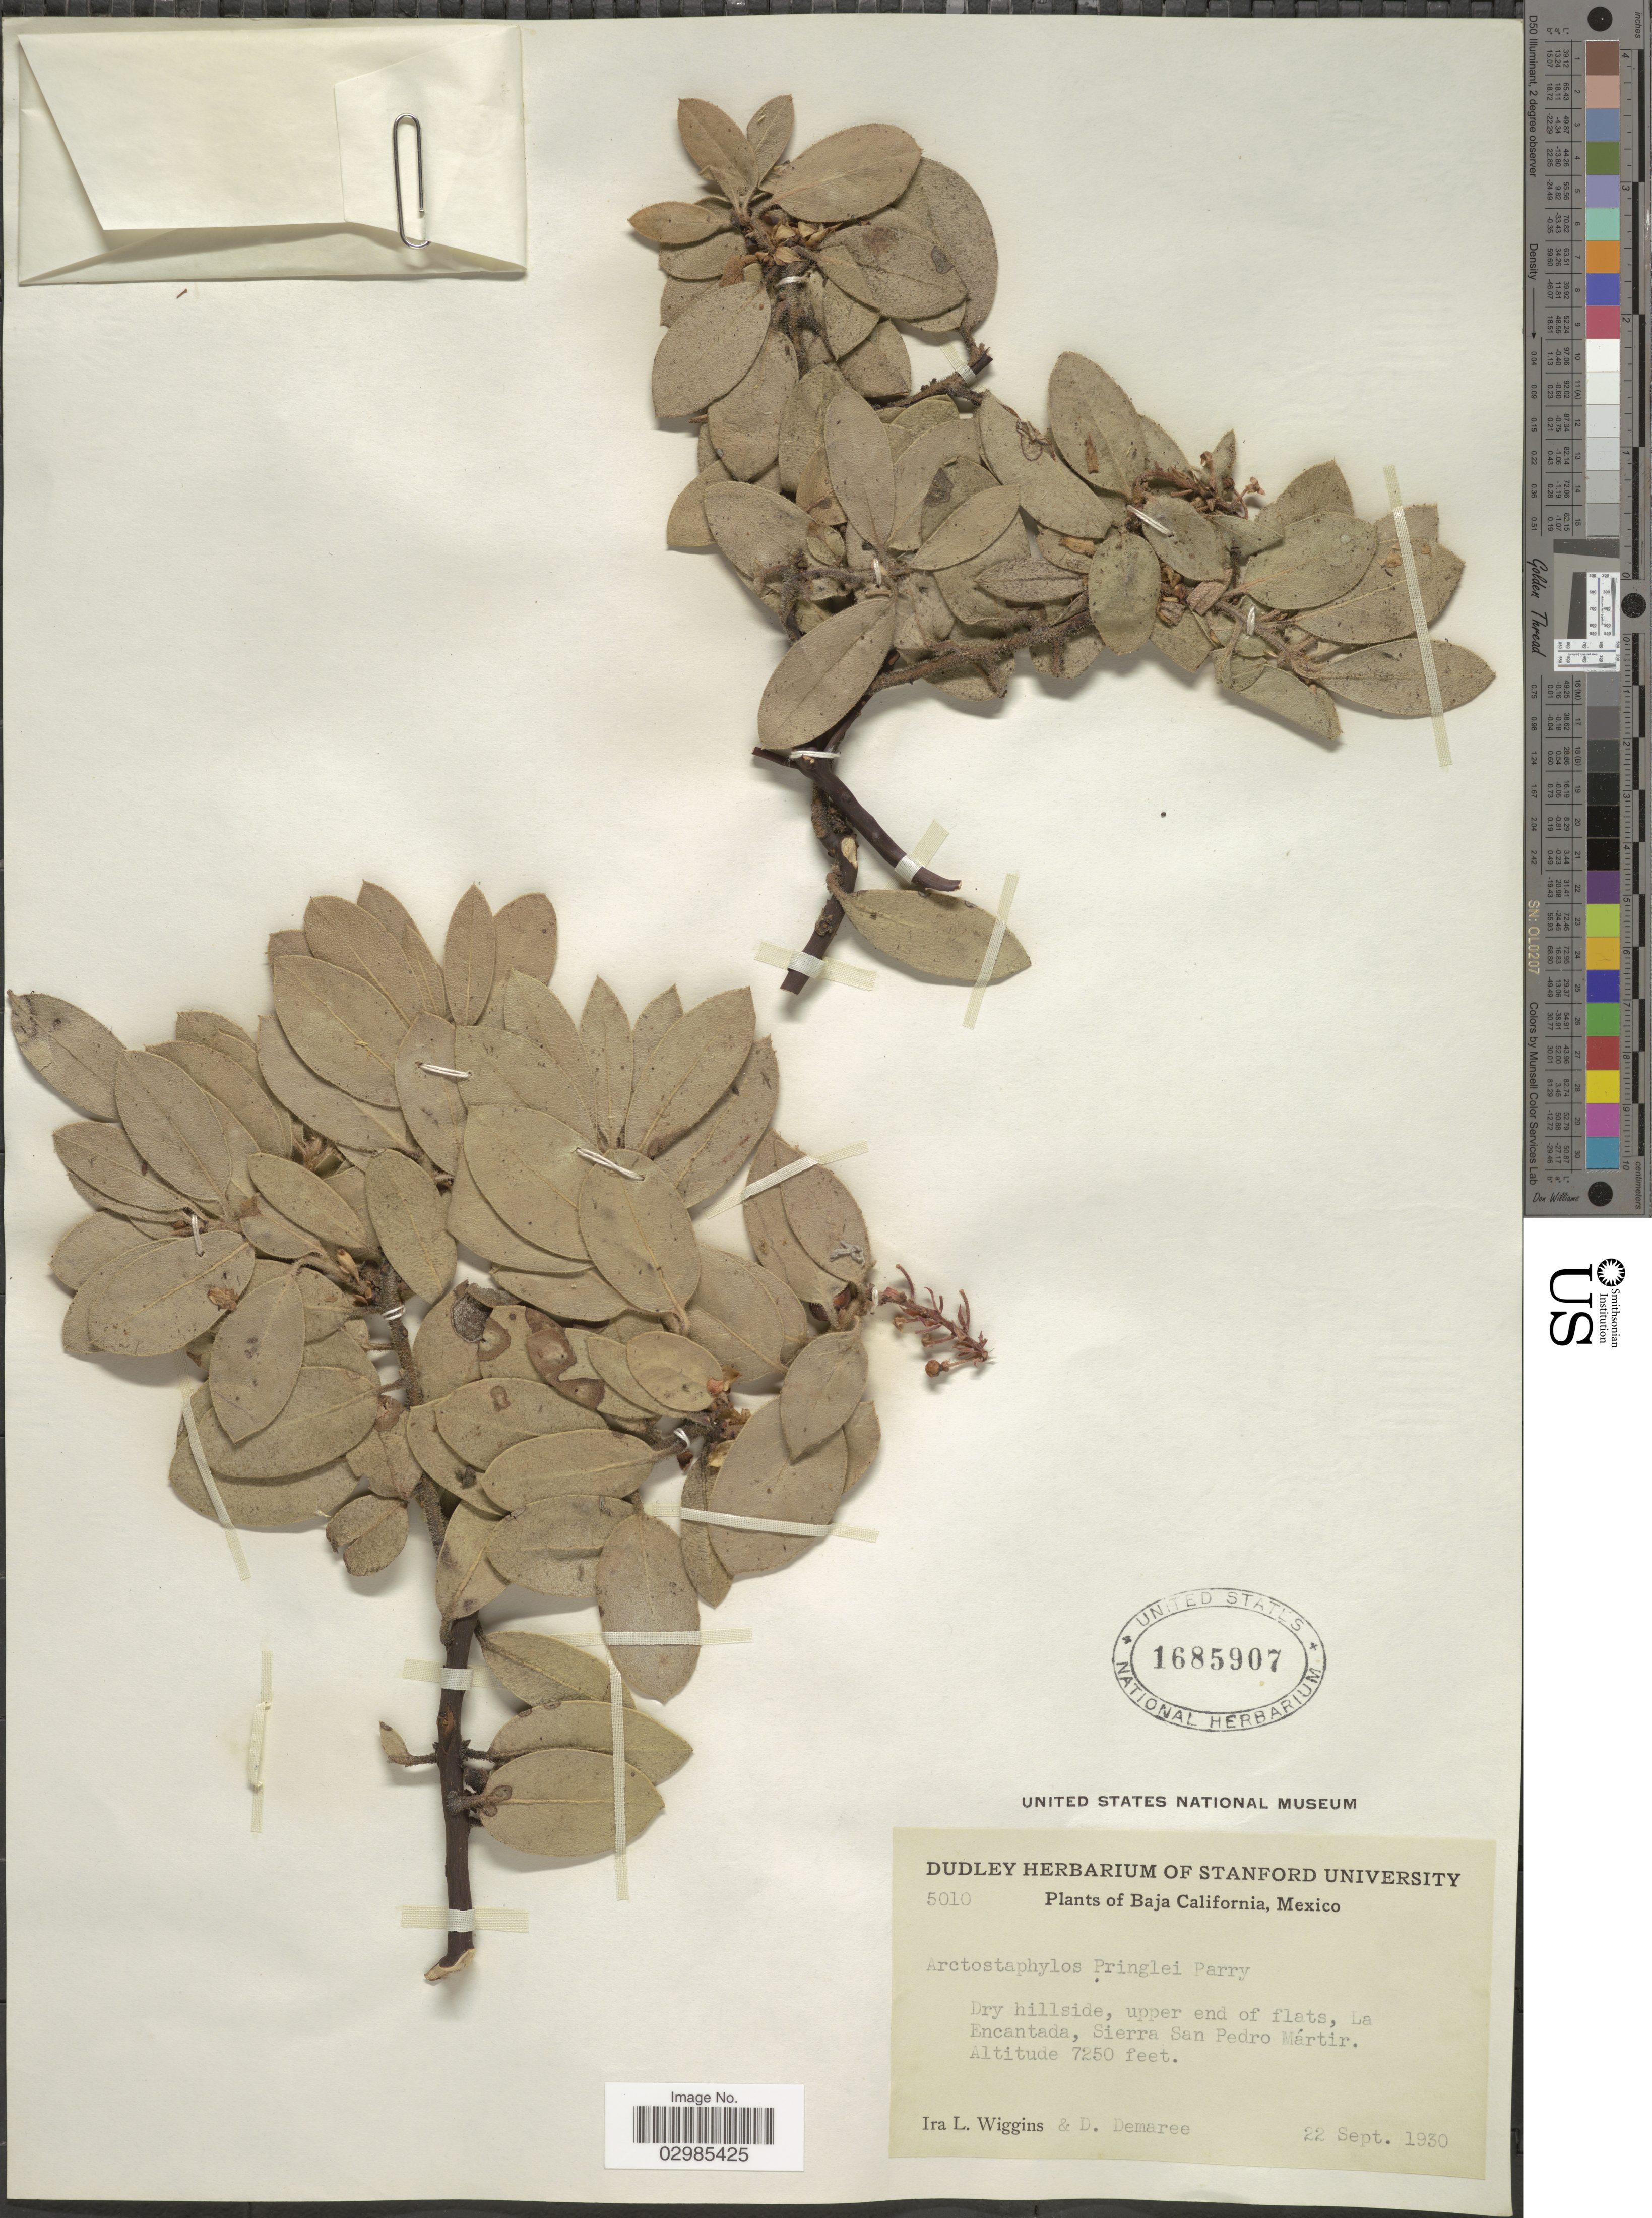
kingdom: Plantae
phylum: Tracheophyta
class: Magnoliopsida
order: Ericales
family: Ericaceae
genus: Arctostaphylos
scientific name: Arctostaphylos pringlei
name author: Parry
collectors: I. L. Wiggins & D. Demaree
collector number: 5010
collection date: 1930-09-22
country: Mexico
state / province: Baja California Norte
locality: Dry hillside, upper end of flats, La Encantada, Sierra San Pedro Mártir.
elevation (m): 2210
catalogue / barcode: US 1685907